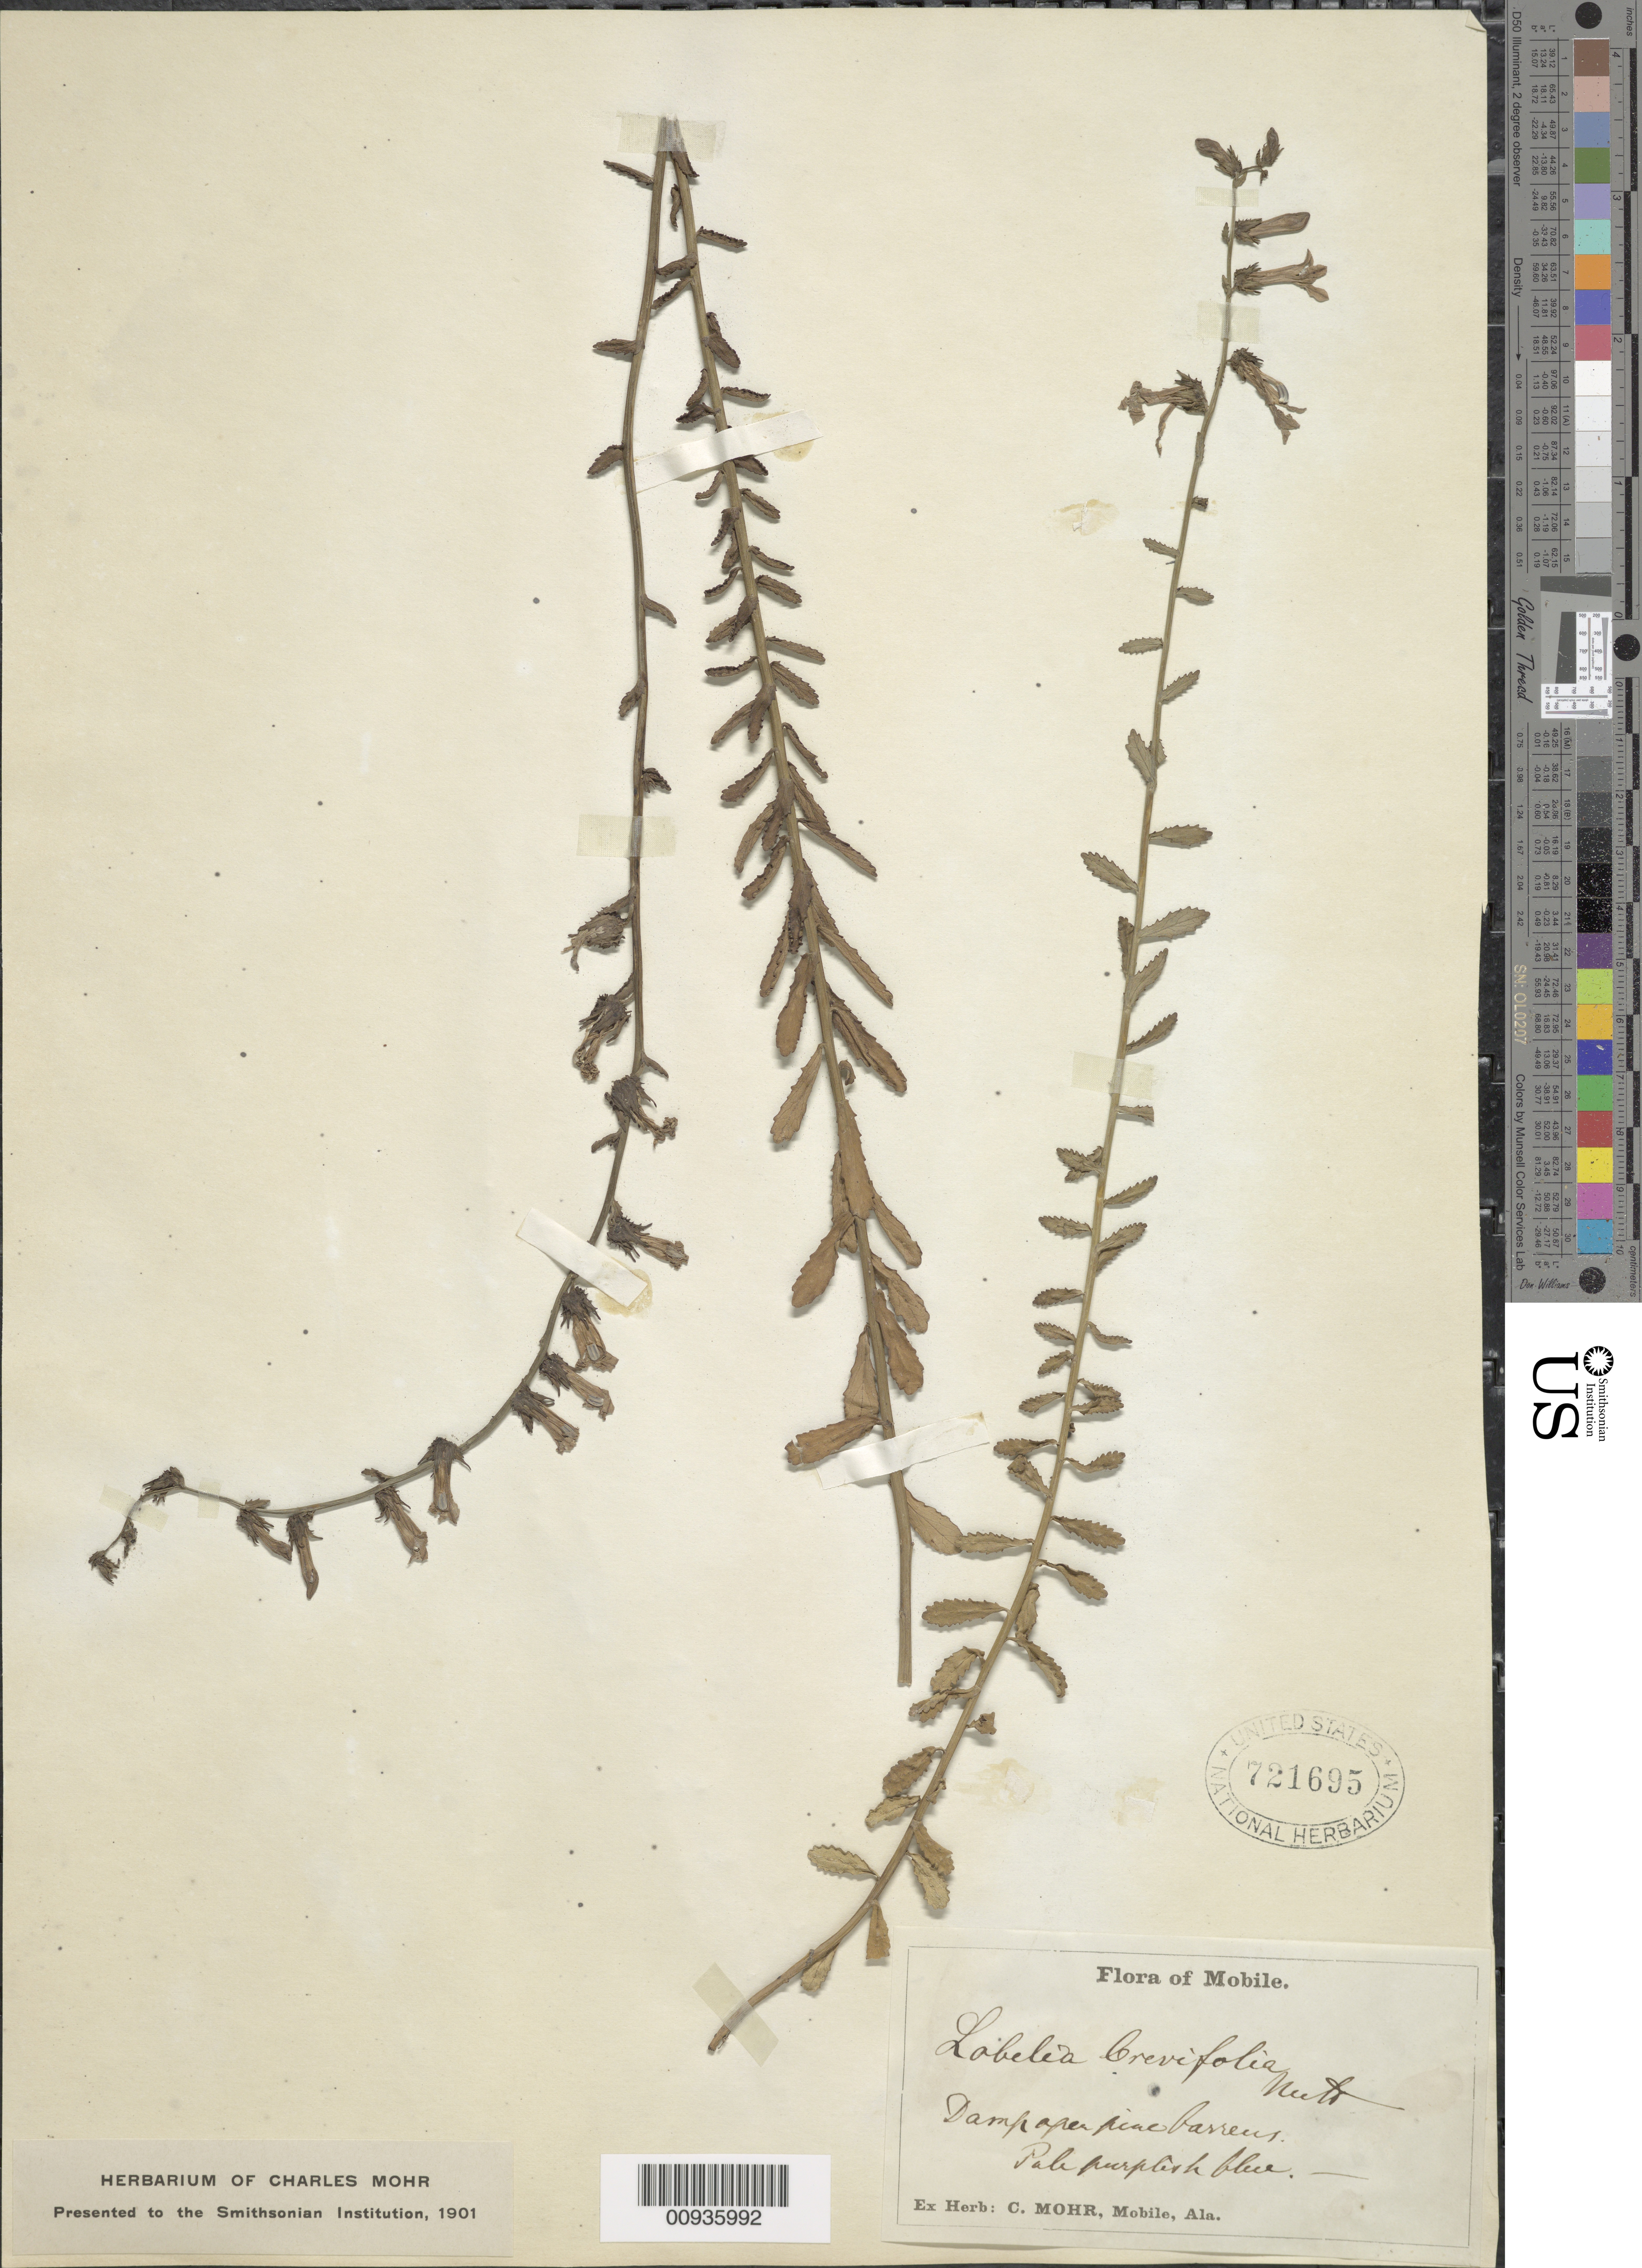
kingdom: Plantae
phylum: Tracheophyta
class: Magnoliopsida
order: Asterales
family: Campanulaceae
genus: Lobelia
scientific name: Lobelia brevifolia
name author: Nutt. ex A. DC.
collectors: C. T. Mohr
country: United States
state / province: Alabama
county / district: Mobile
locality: Mobile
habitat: damp open pine barrens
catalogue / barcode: US 721695